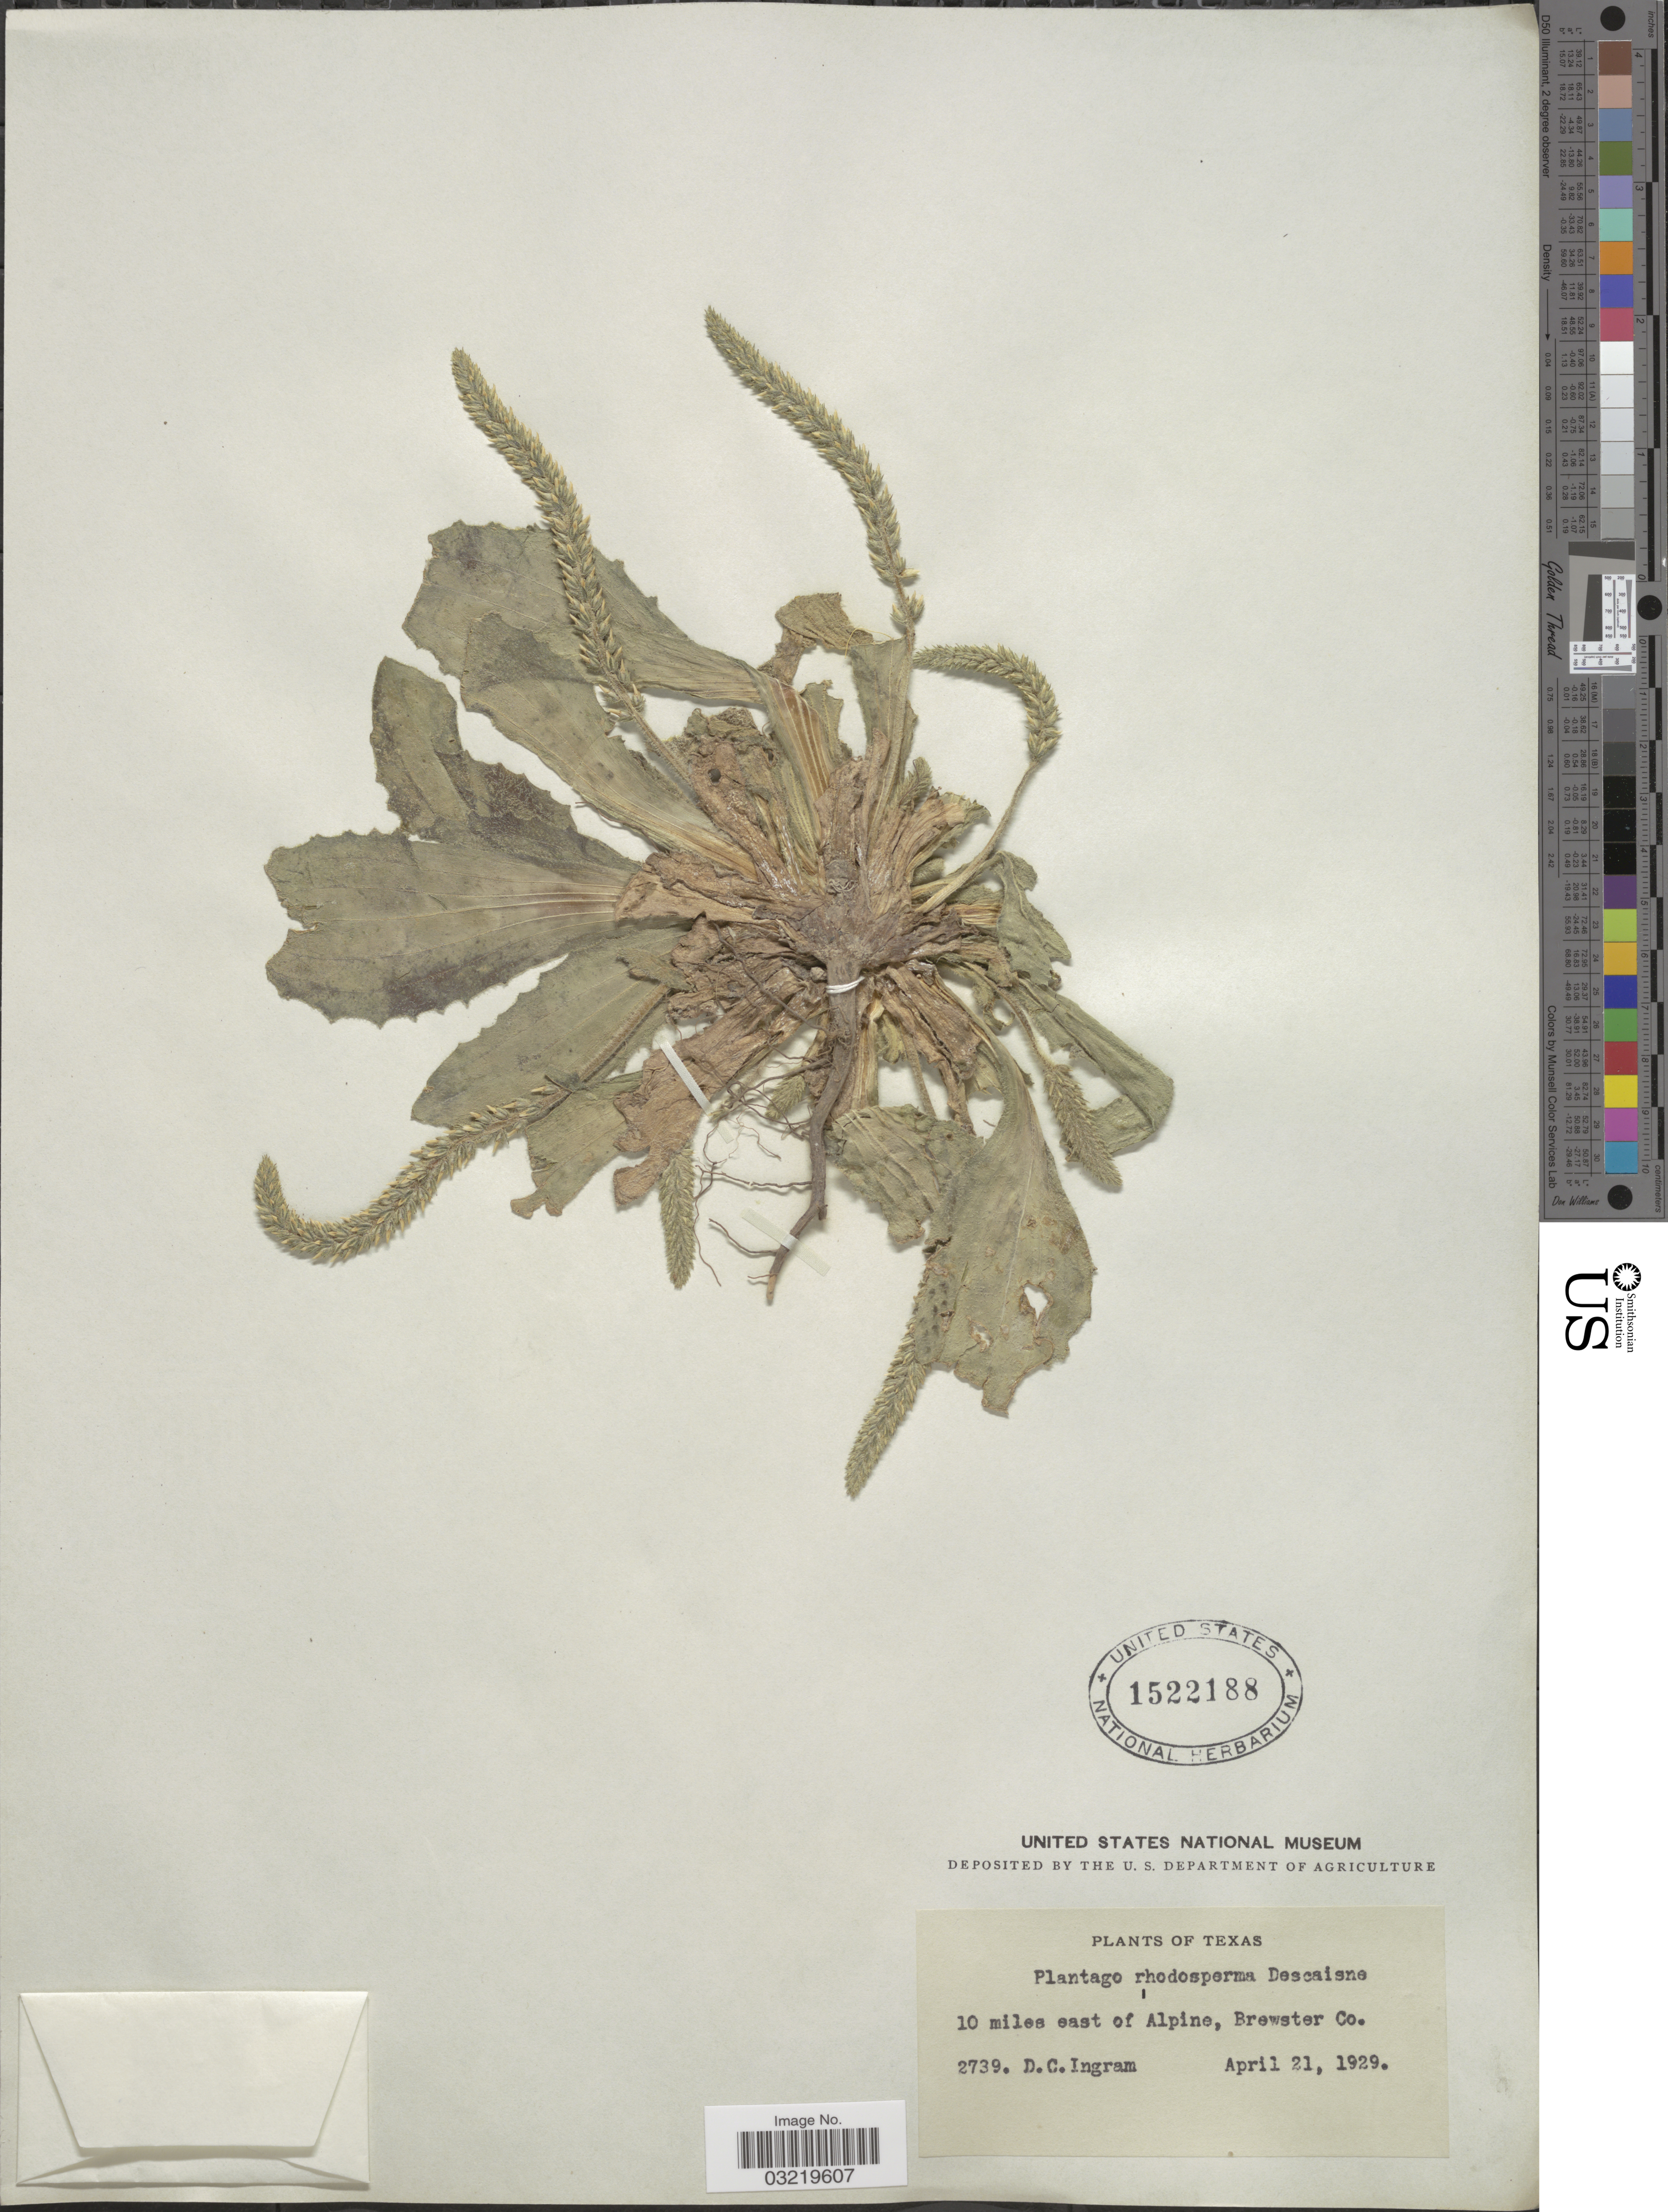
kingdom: Plantae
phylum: Tracheophyta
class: Magnoliopsida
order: Lamiales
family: Plantaginaceae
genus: Plantago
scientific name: Plantago rhodosperma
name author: Decne.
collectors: D. C. Ingram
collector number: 2739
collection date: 1929-04-21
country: United States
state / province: Texas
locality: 10 miles east of Alpine, Brewster Co.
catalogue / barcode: US 1522188